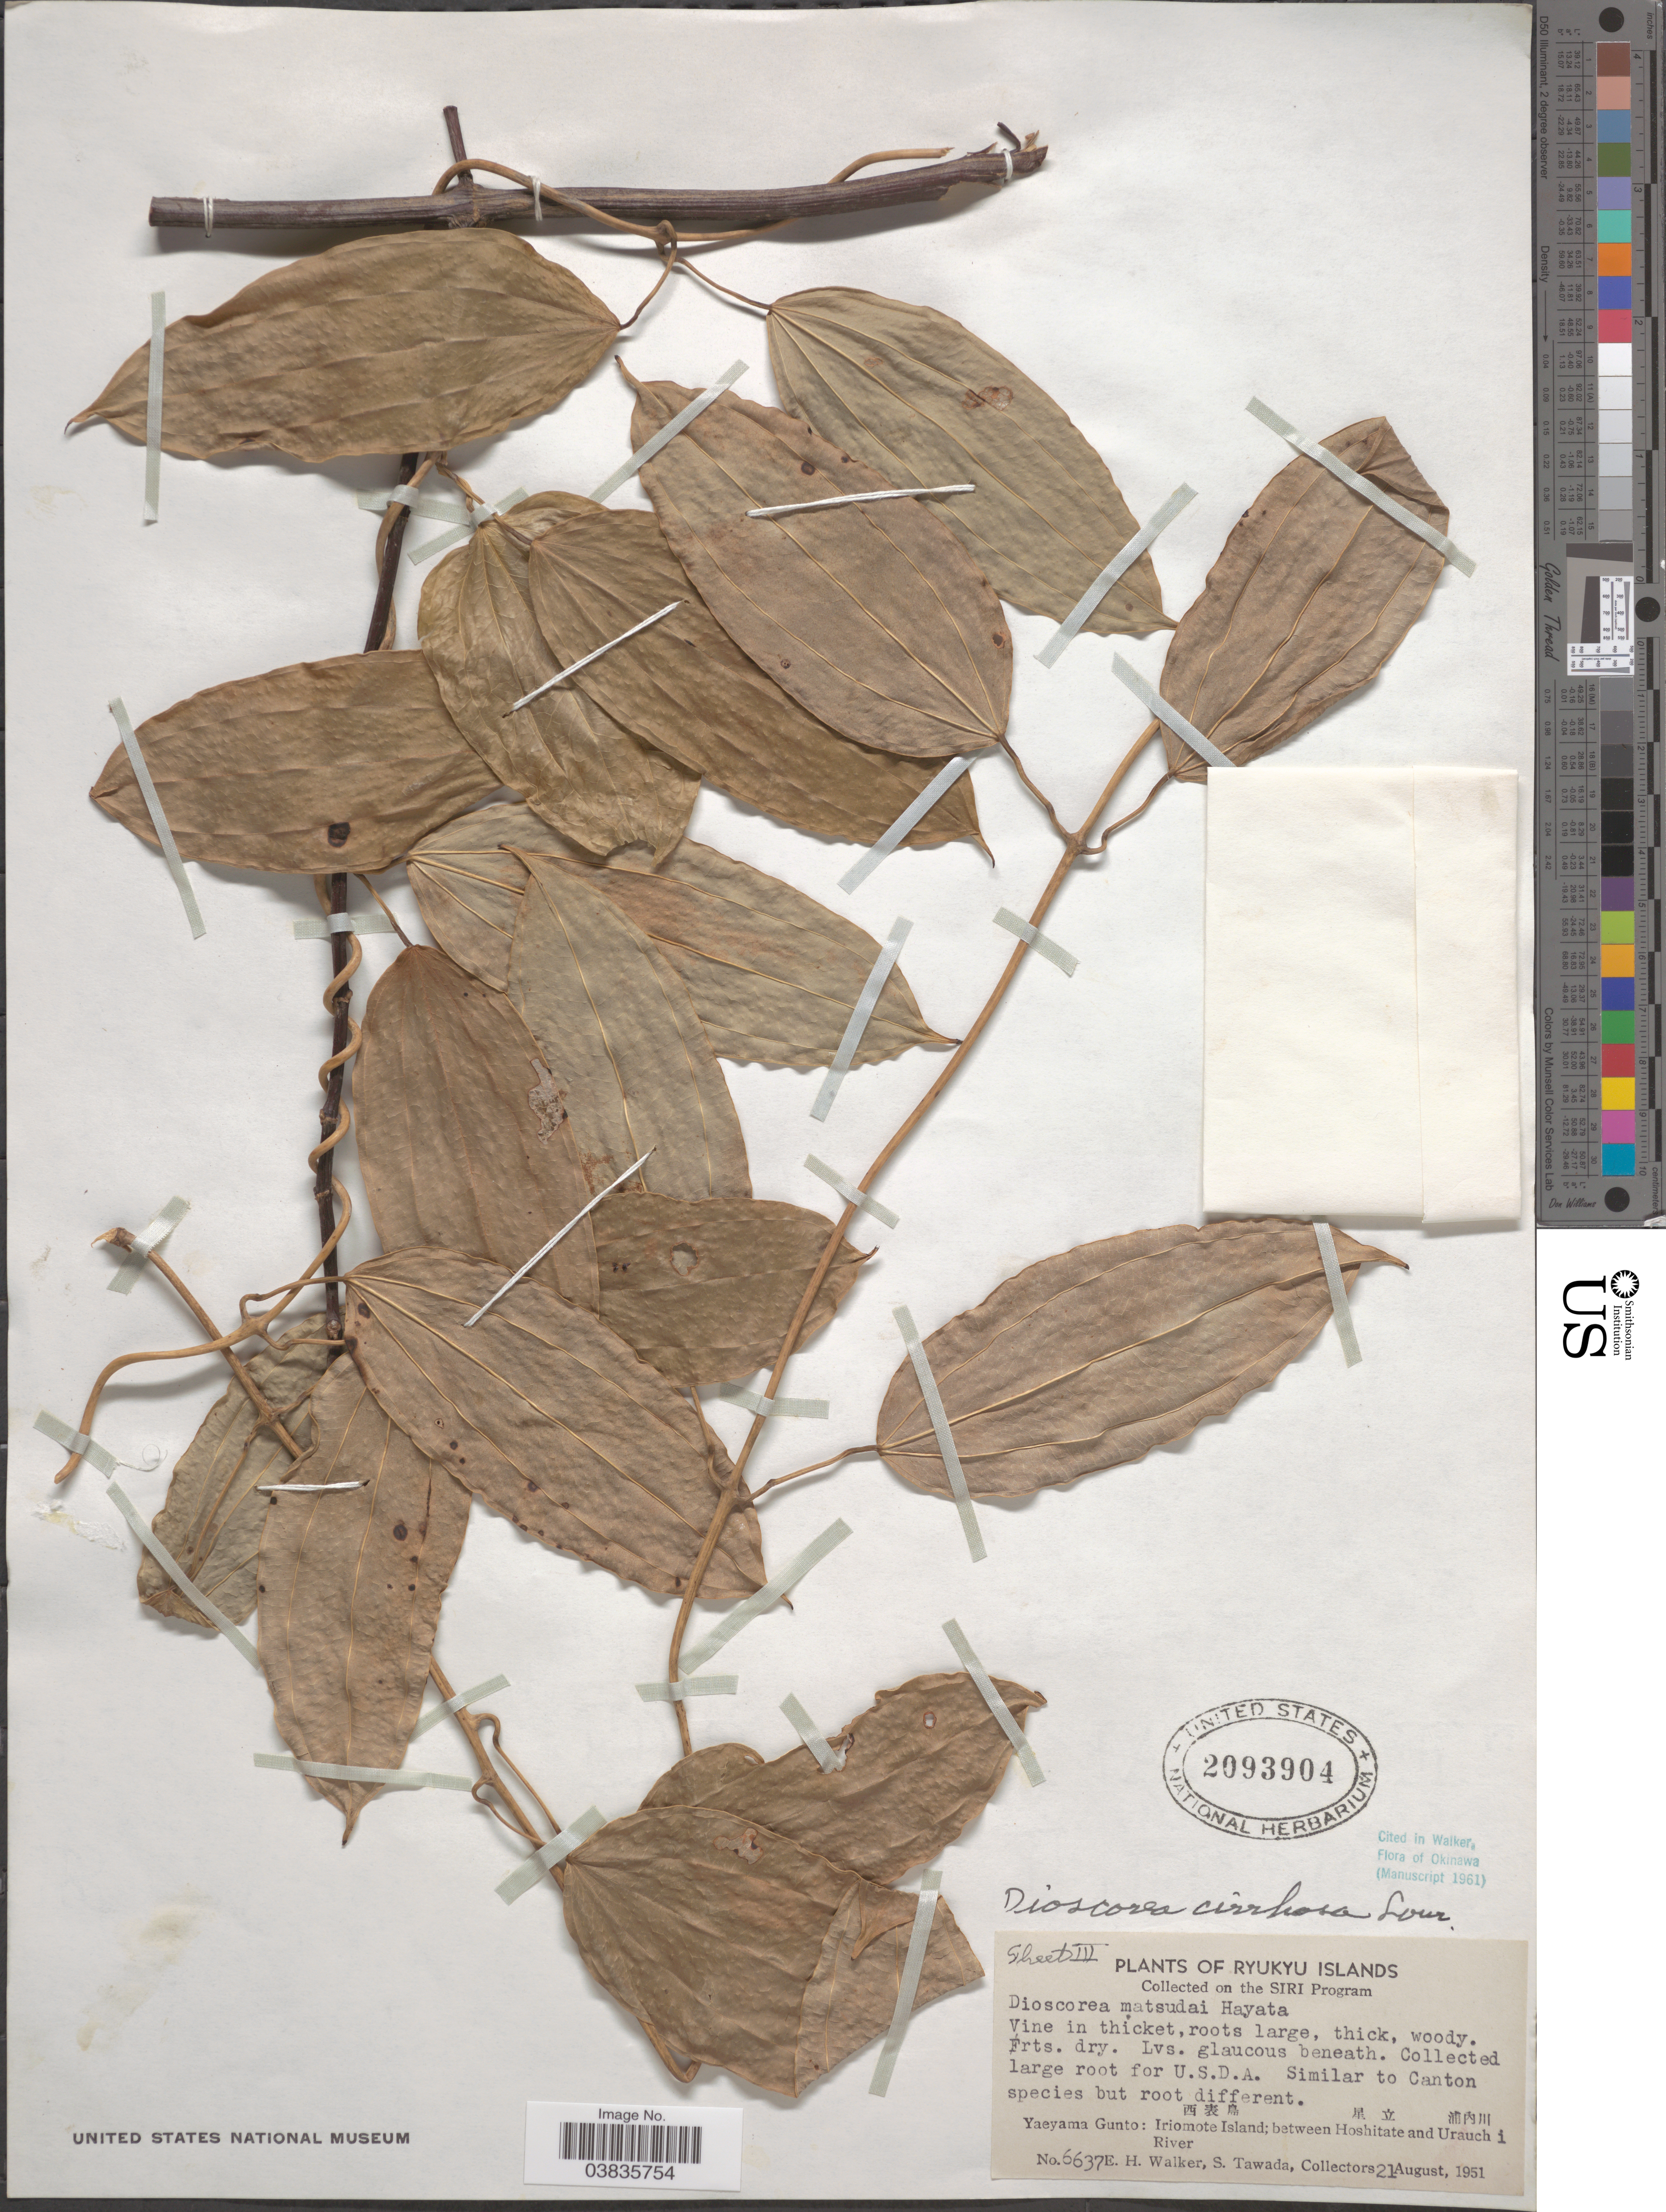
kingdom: Plantae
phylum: Tracheophyta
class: Liliopsida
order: Dioscoreales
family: Dioscoreaceae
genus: Dioscorea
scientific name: Dioscorea cirrhosa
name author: Lour.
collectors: E. H. Walker & S. Tawada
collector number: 6637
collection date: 1951-08-21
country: Japan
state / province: Okinawa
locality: Ryukyu Islands. X. Yaeyama Gunto: Iriomote Island; between Hoshitate and Urauchi River.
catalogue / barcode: US 2093904